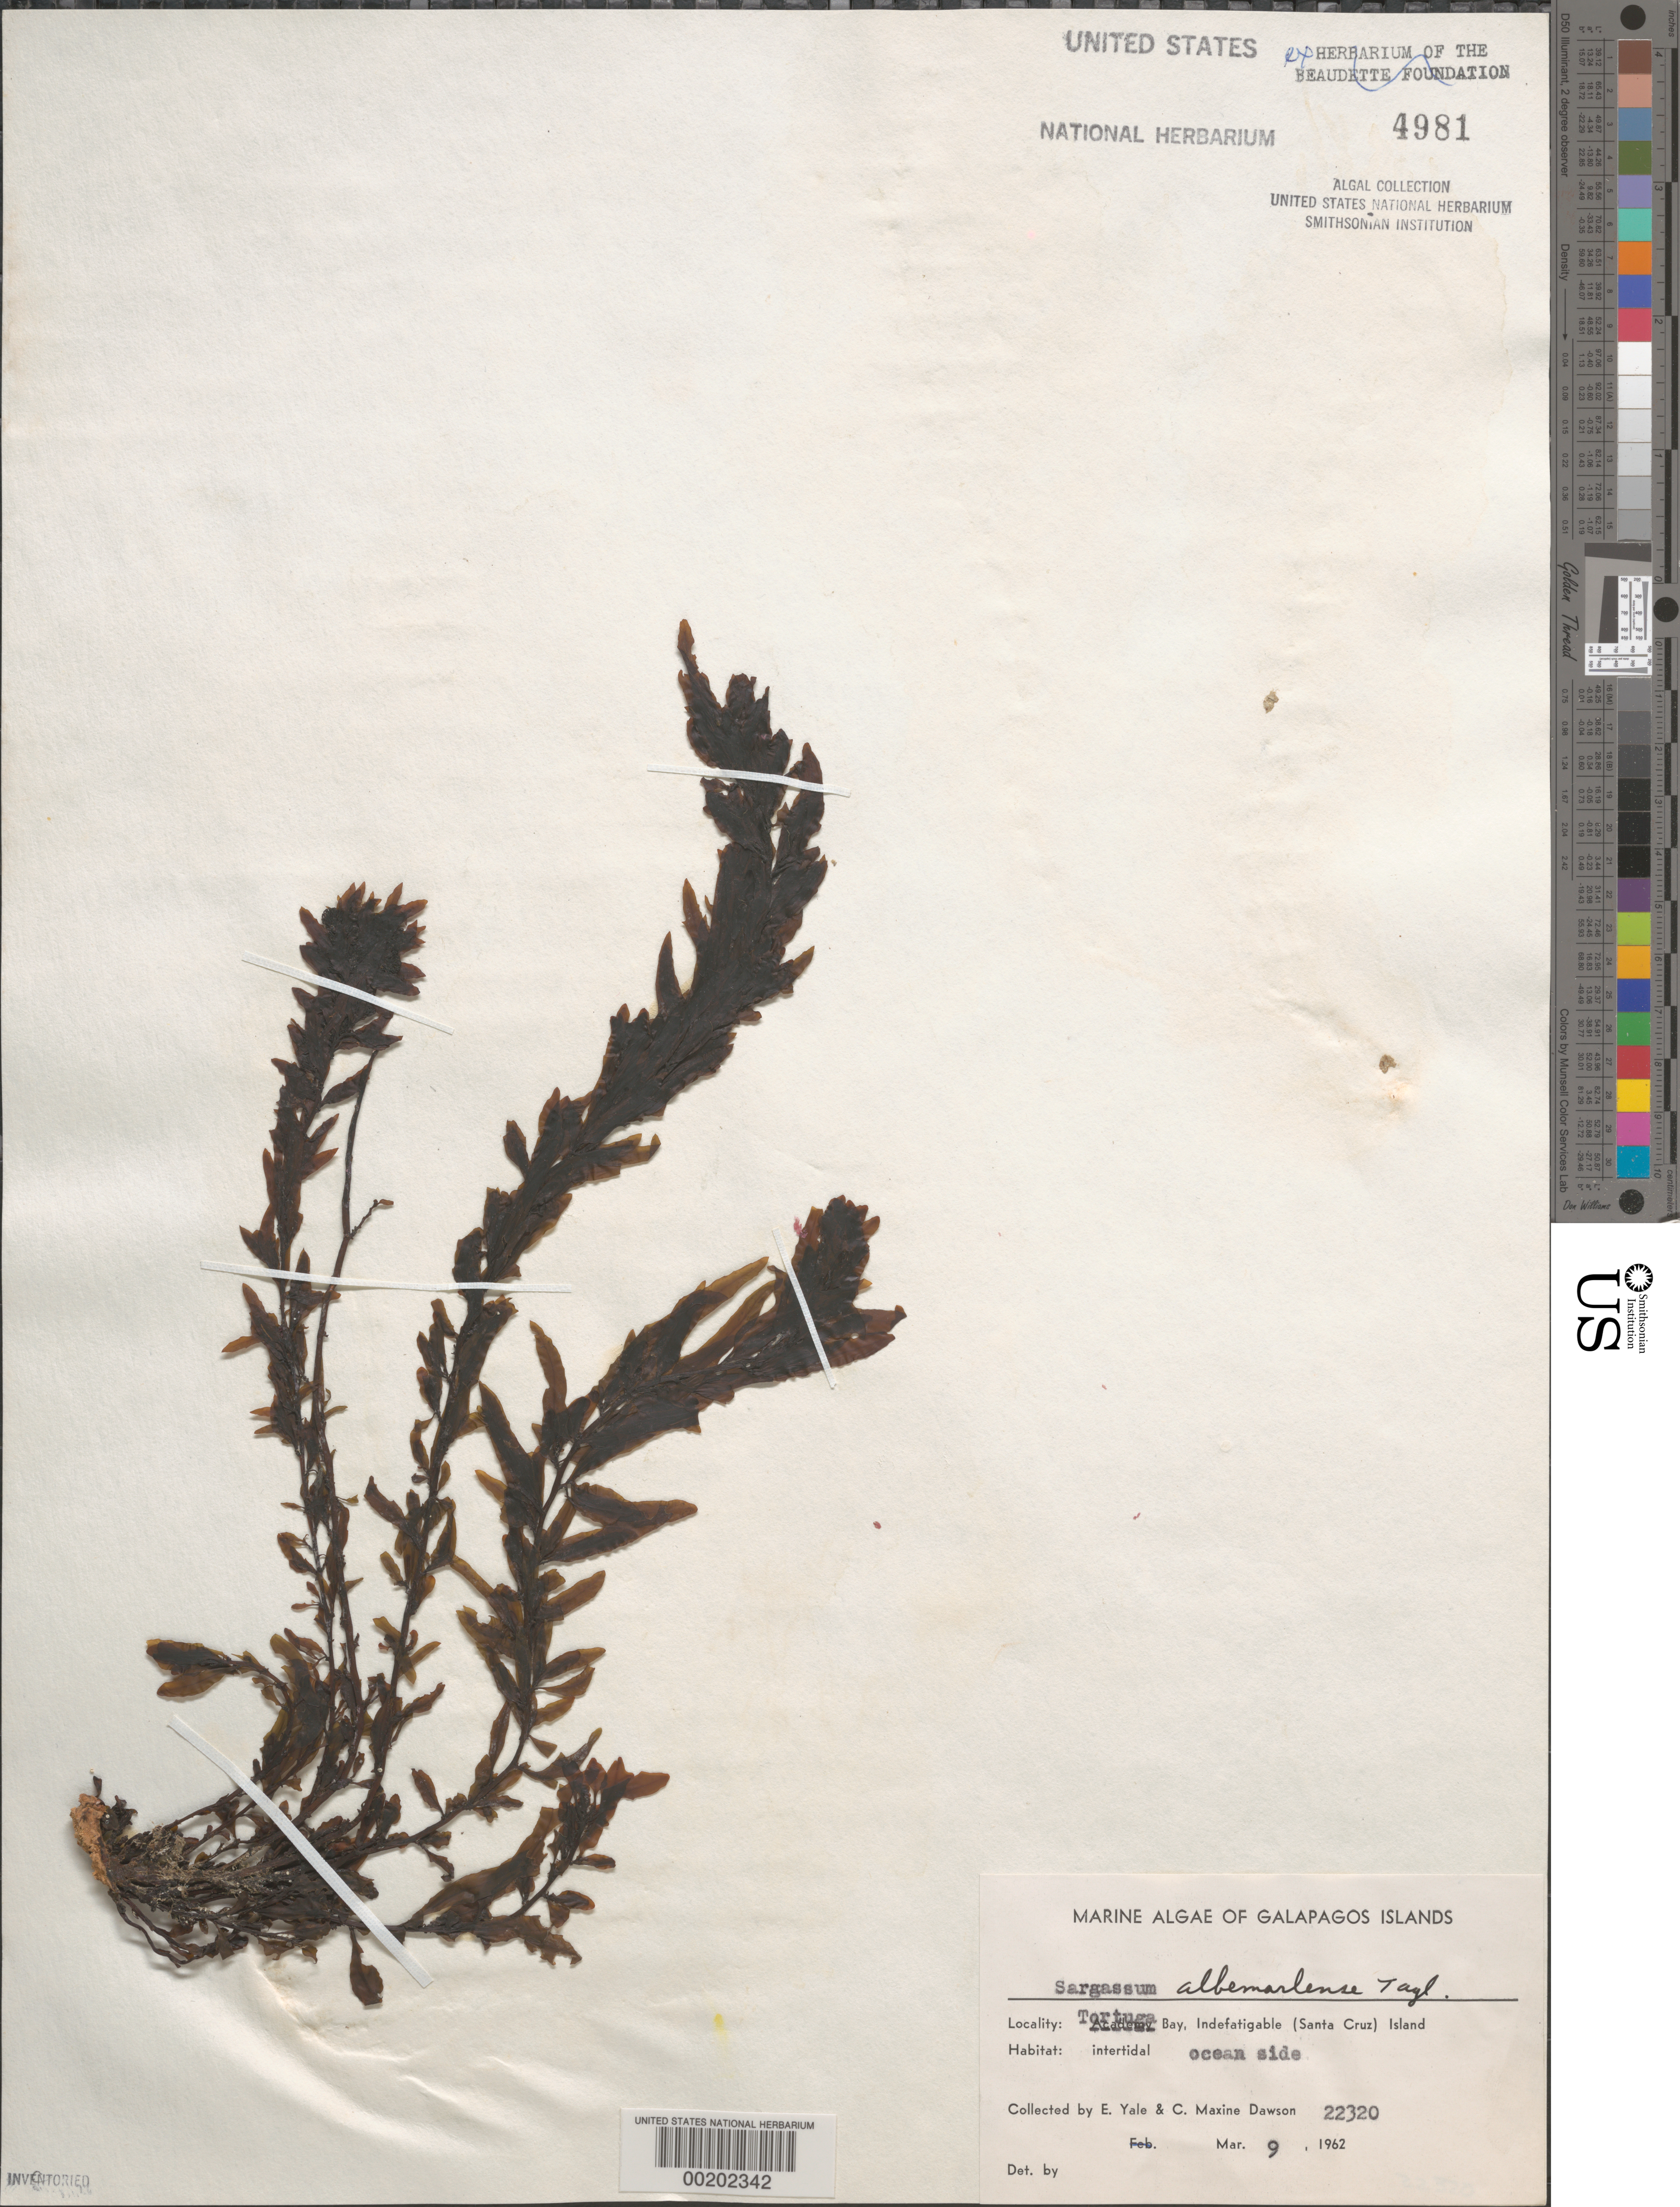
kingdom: Chromista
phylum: Ochrophyta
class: Phaeophyceae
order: Fucales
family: Sargassaceae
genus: Sargassum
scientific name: Sargassum albemarlensis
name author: W.R. Taylor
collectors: E. Y. Dawson & C. M. Dawson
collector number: EYD 22320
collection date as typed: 09 --- 1962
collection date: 1962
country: Ecuador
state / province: Colón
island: Santa Cruz [Indefatigable, Chaves]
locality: Tortuga Bay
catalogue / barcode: US 4981